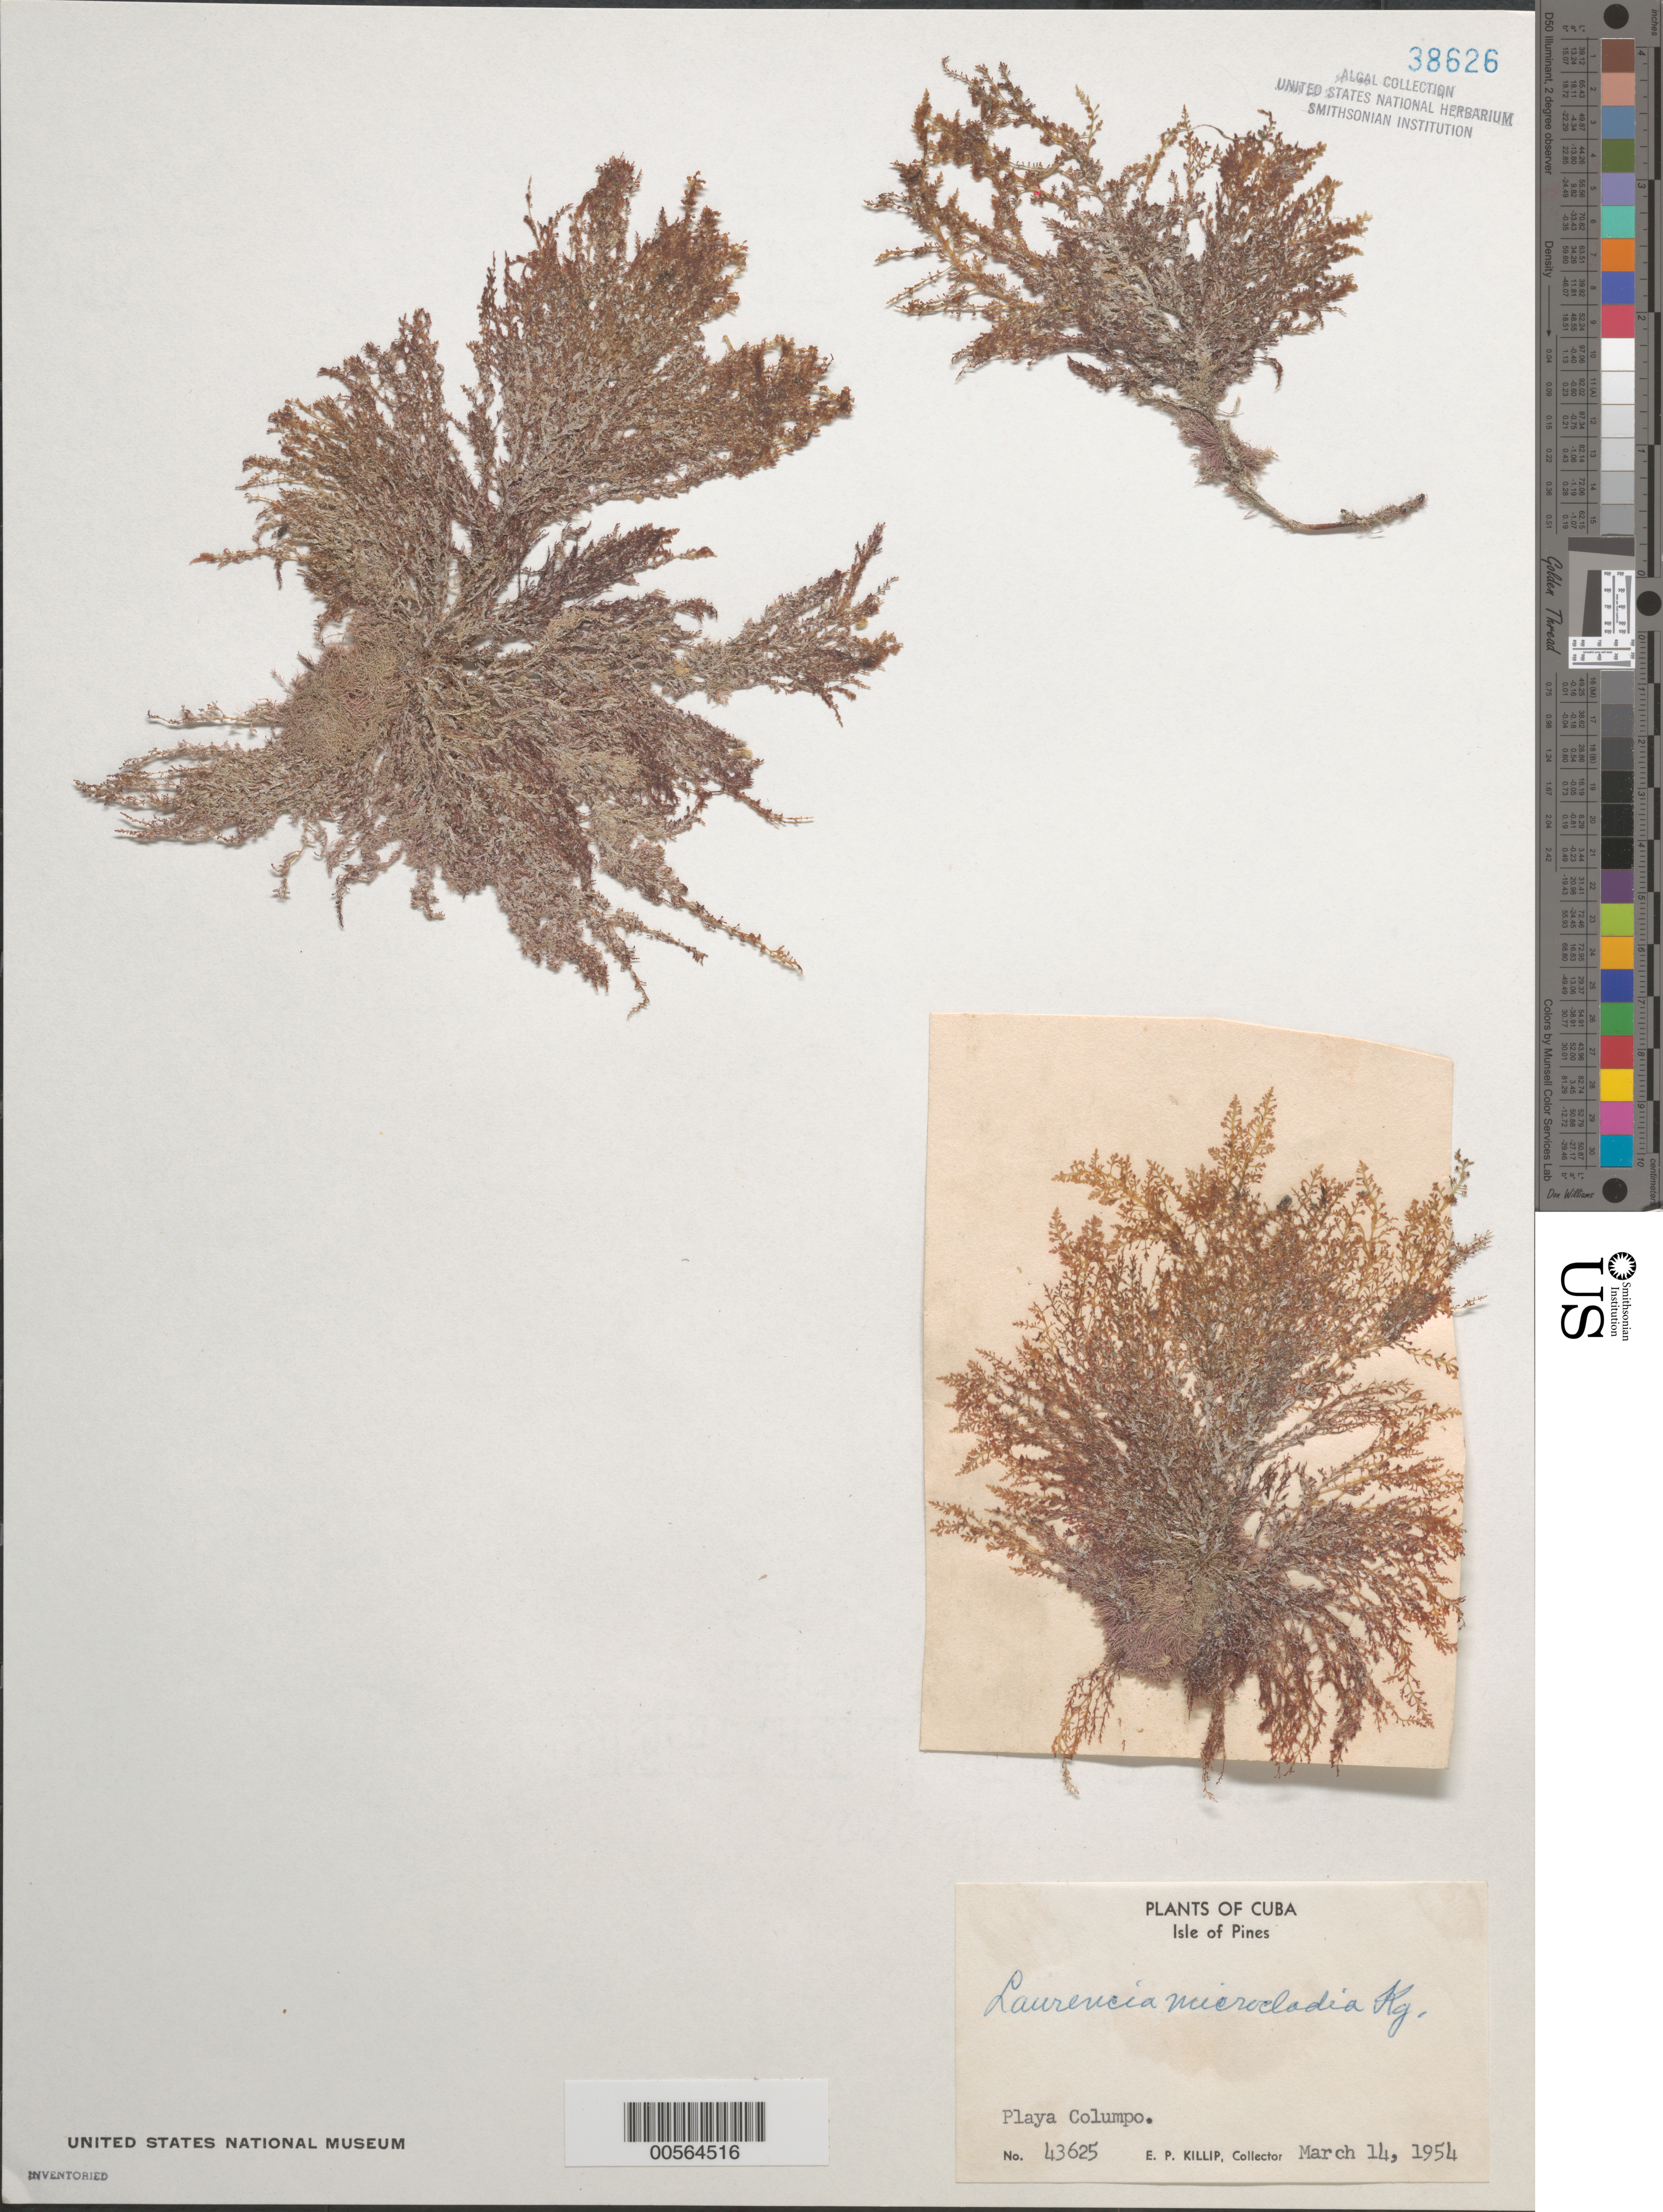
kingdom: Plantae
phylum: Rhodophyta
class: Florideophyceae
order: Ceramiales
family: Rhodomelaceae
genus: Laurencia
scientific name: Laurencia microcladia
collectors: E. P. Killip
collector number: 43625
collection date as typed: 14 Mar 1954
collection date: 1954-03-14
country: Cuba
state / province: Isla de La Juventud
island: Isle of Youth (Isle of Pines)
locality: Playa Columpo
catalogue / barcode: US 38626